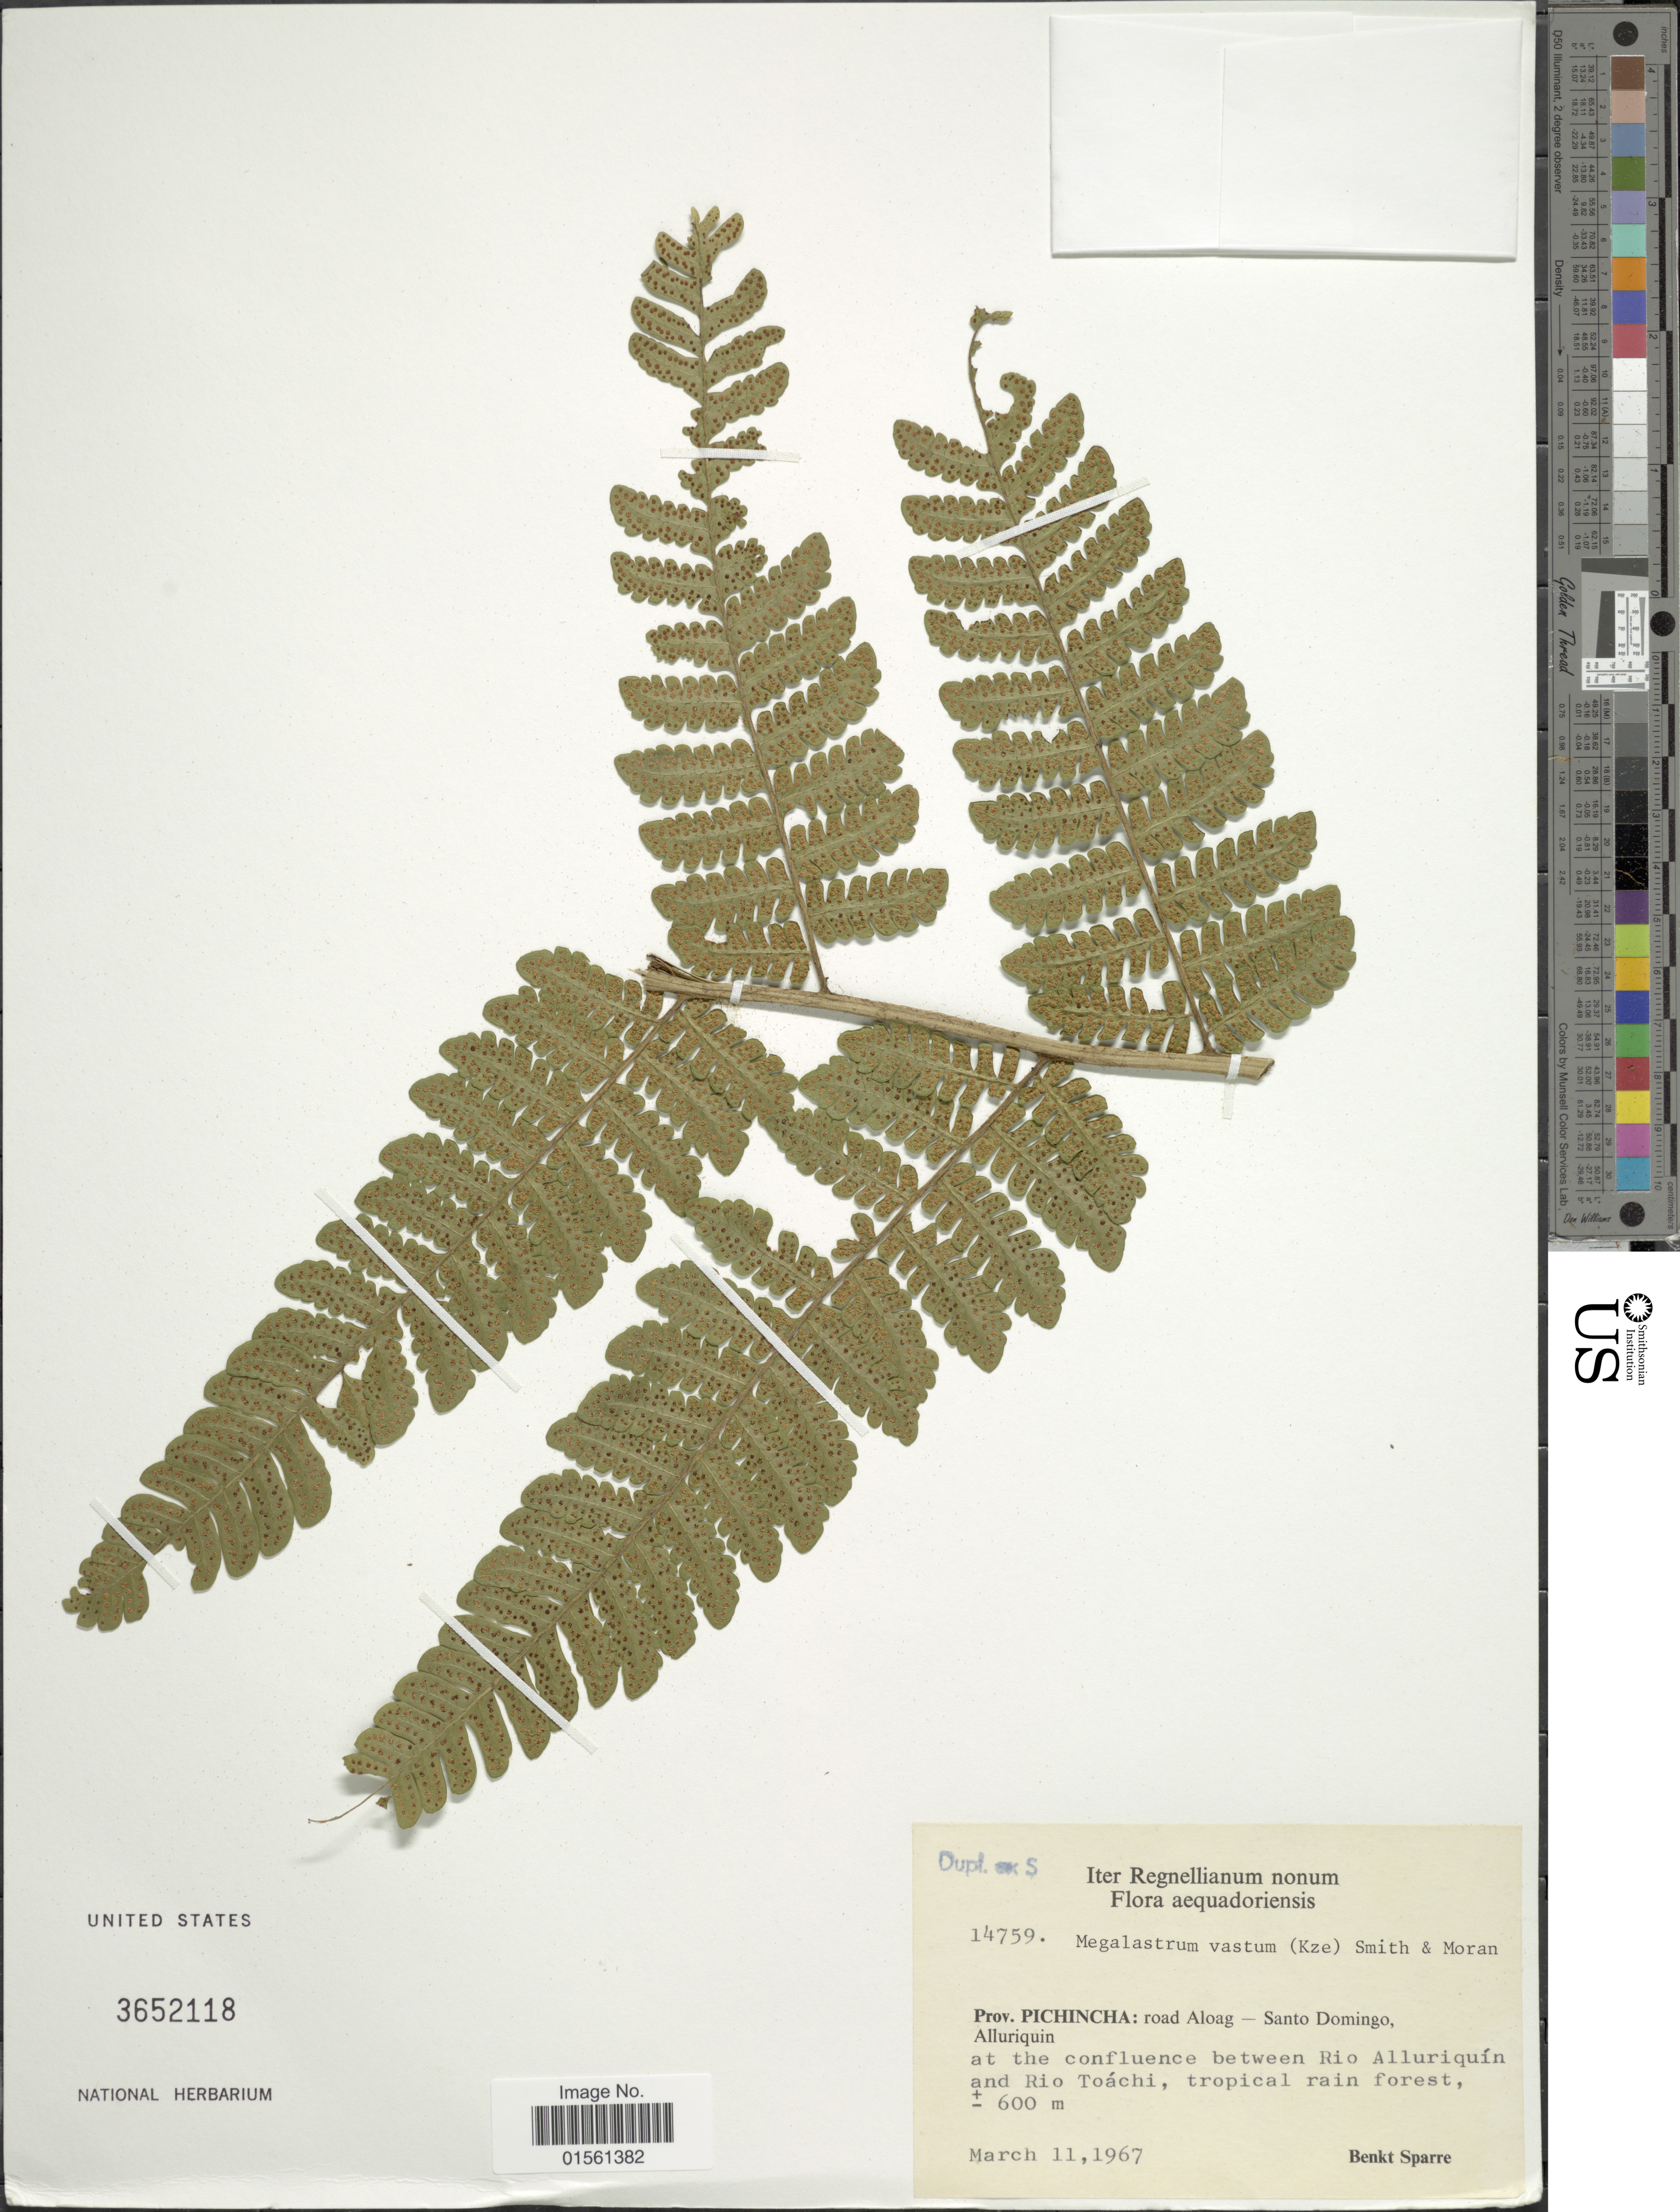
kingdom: Plantae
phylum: Tracheophyta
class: Polypodiopsida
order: Polypodiales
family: Dryopteridaceae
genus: Megalastrum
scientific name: Megalastrum vastum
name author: (Kunze) A.R. Sm. & R.C. Moran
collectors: B. Sparre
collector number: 14759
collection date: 1967-03-11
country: Ecuador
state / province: Pichincha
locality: Road Aloag -- Santo Domingo, Alluriquin, at the confluence between Rio Alluriquin and Rio Toachi, tropical rain forest.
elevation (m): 600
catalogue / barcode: US 3652118